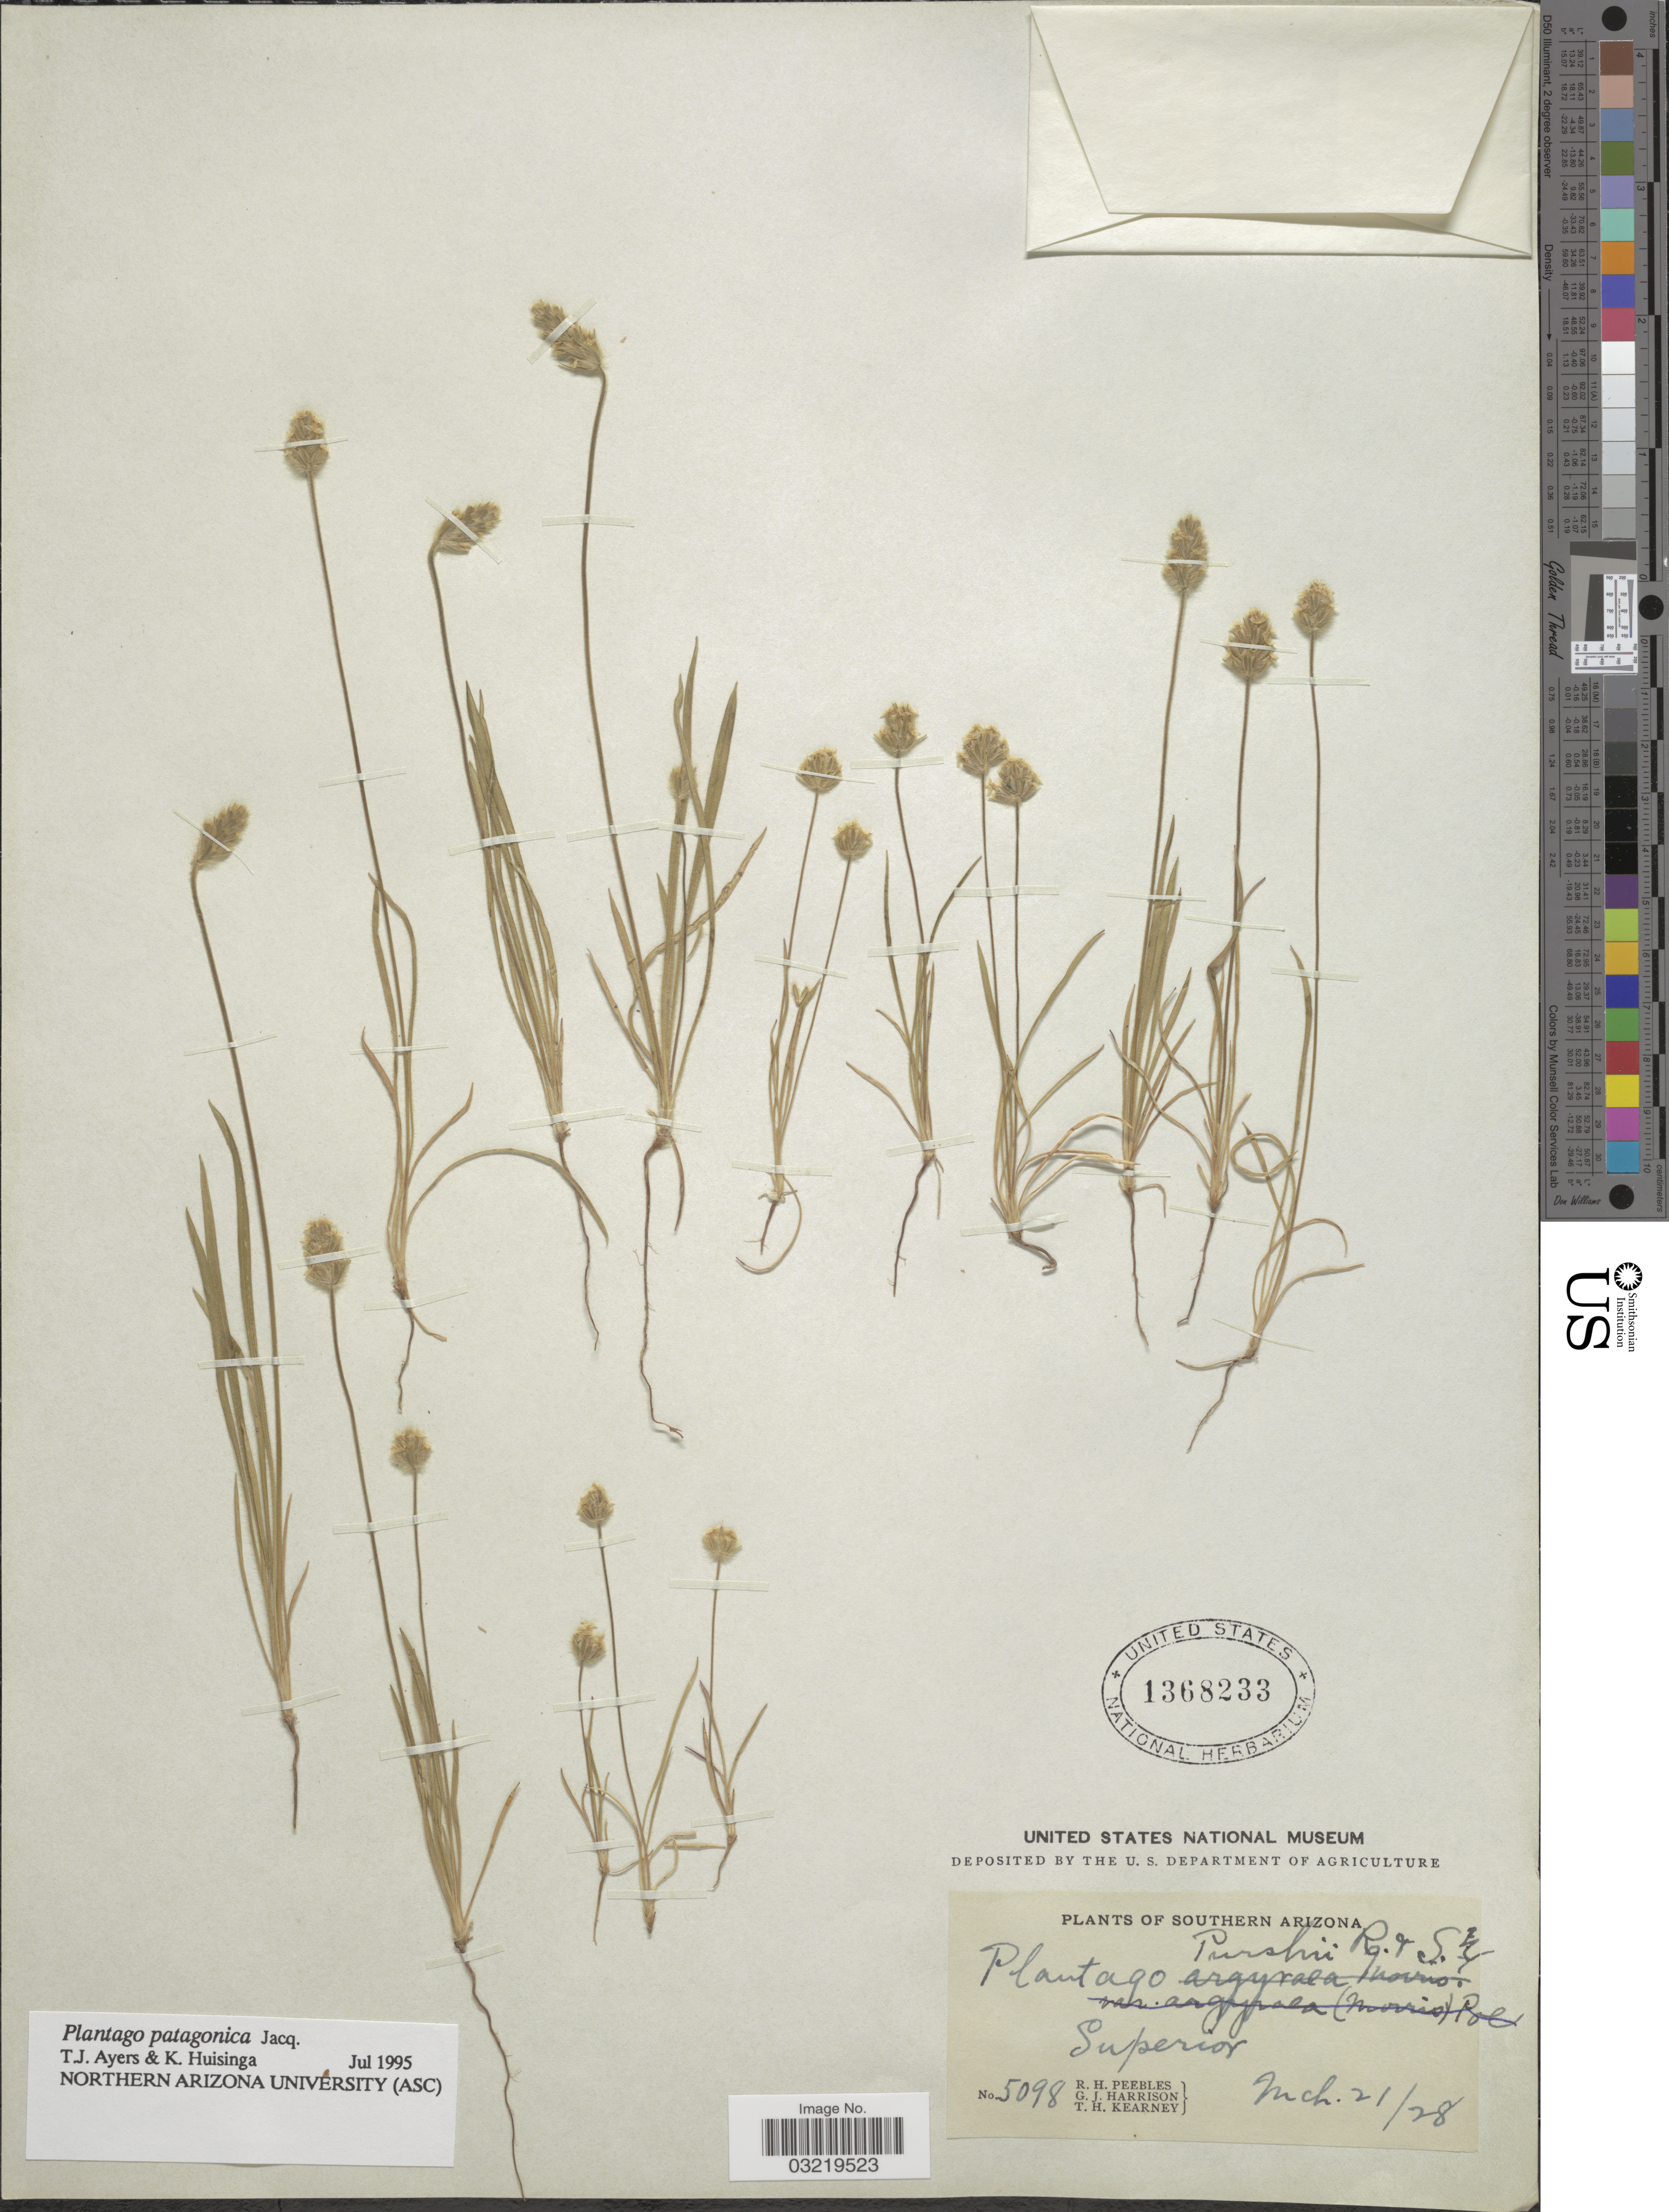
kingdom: Plantae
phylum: Tracheophyta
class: Magnoliopsida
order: Lamiales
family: Plantaginaceae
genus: Plantago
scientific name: Plantago patagonica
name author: Jacq.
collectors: R. H. Peebles, G. J. Harrison & T. H. Kearney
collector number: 5098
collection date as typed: Transcribed d/m/y: 21/3/28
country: United States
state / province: Arizona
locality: Southern Arizona. Superior.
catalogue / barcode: US 1368233